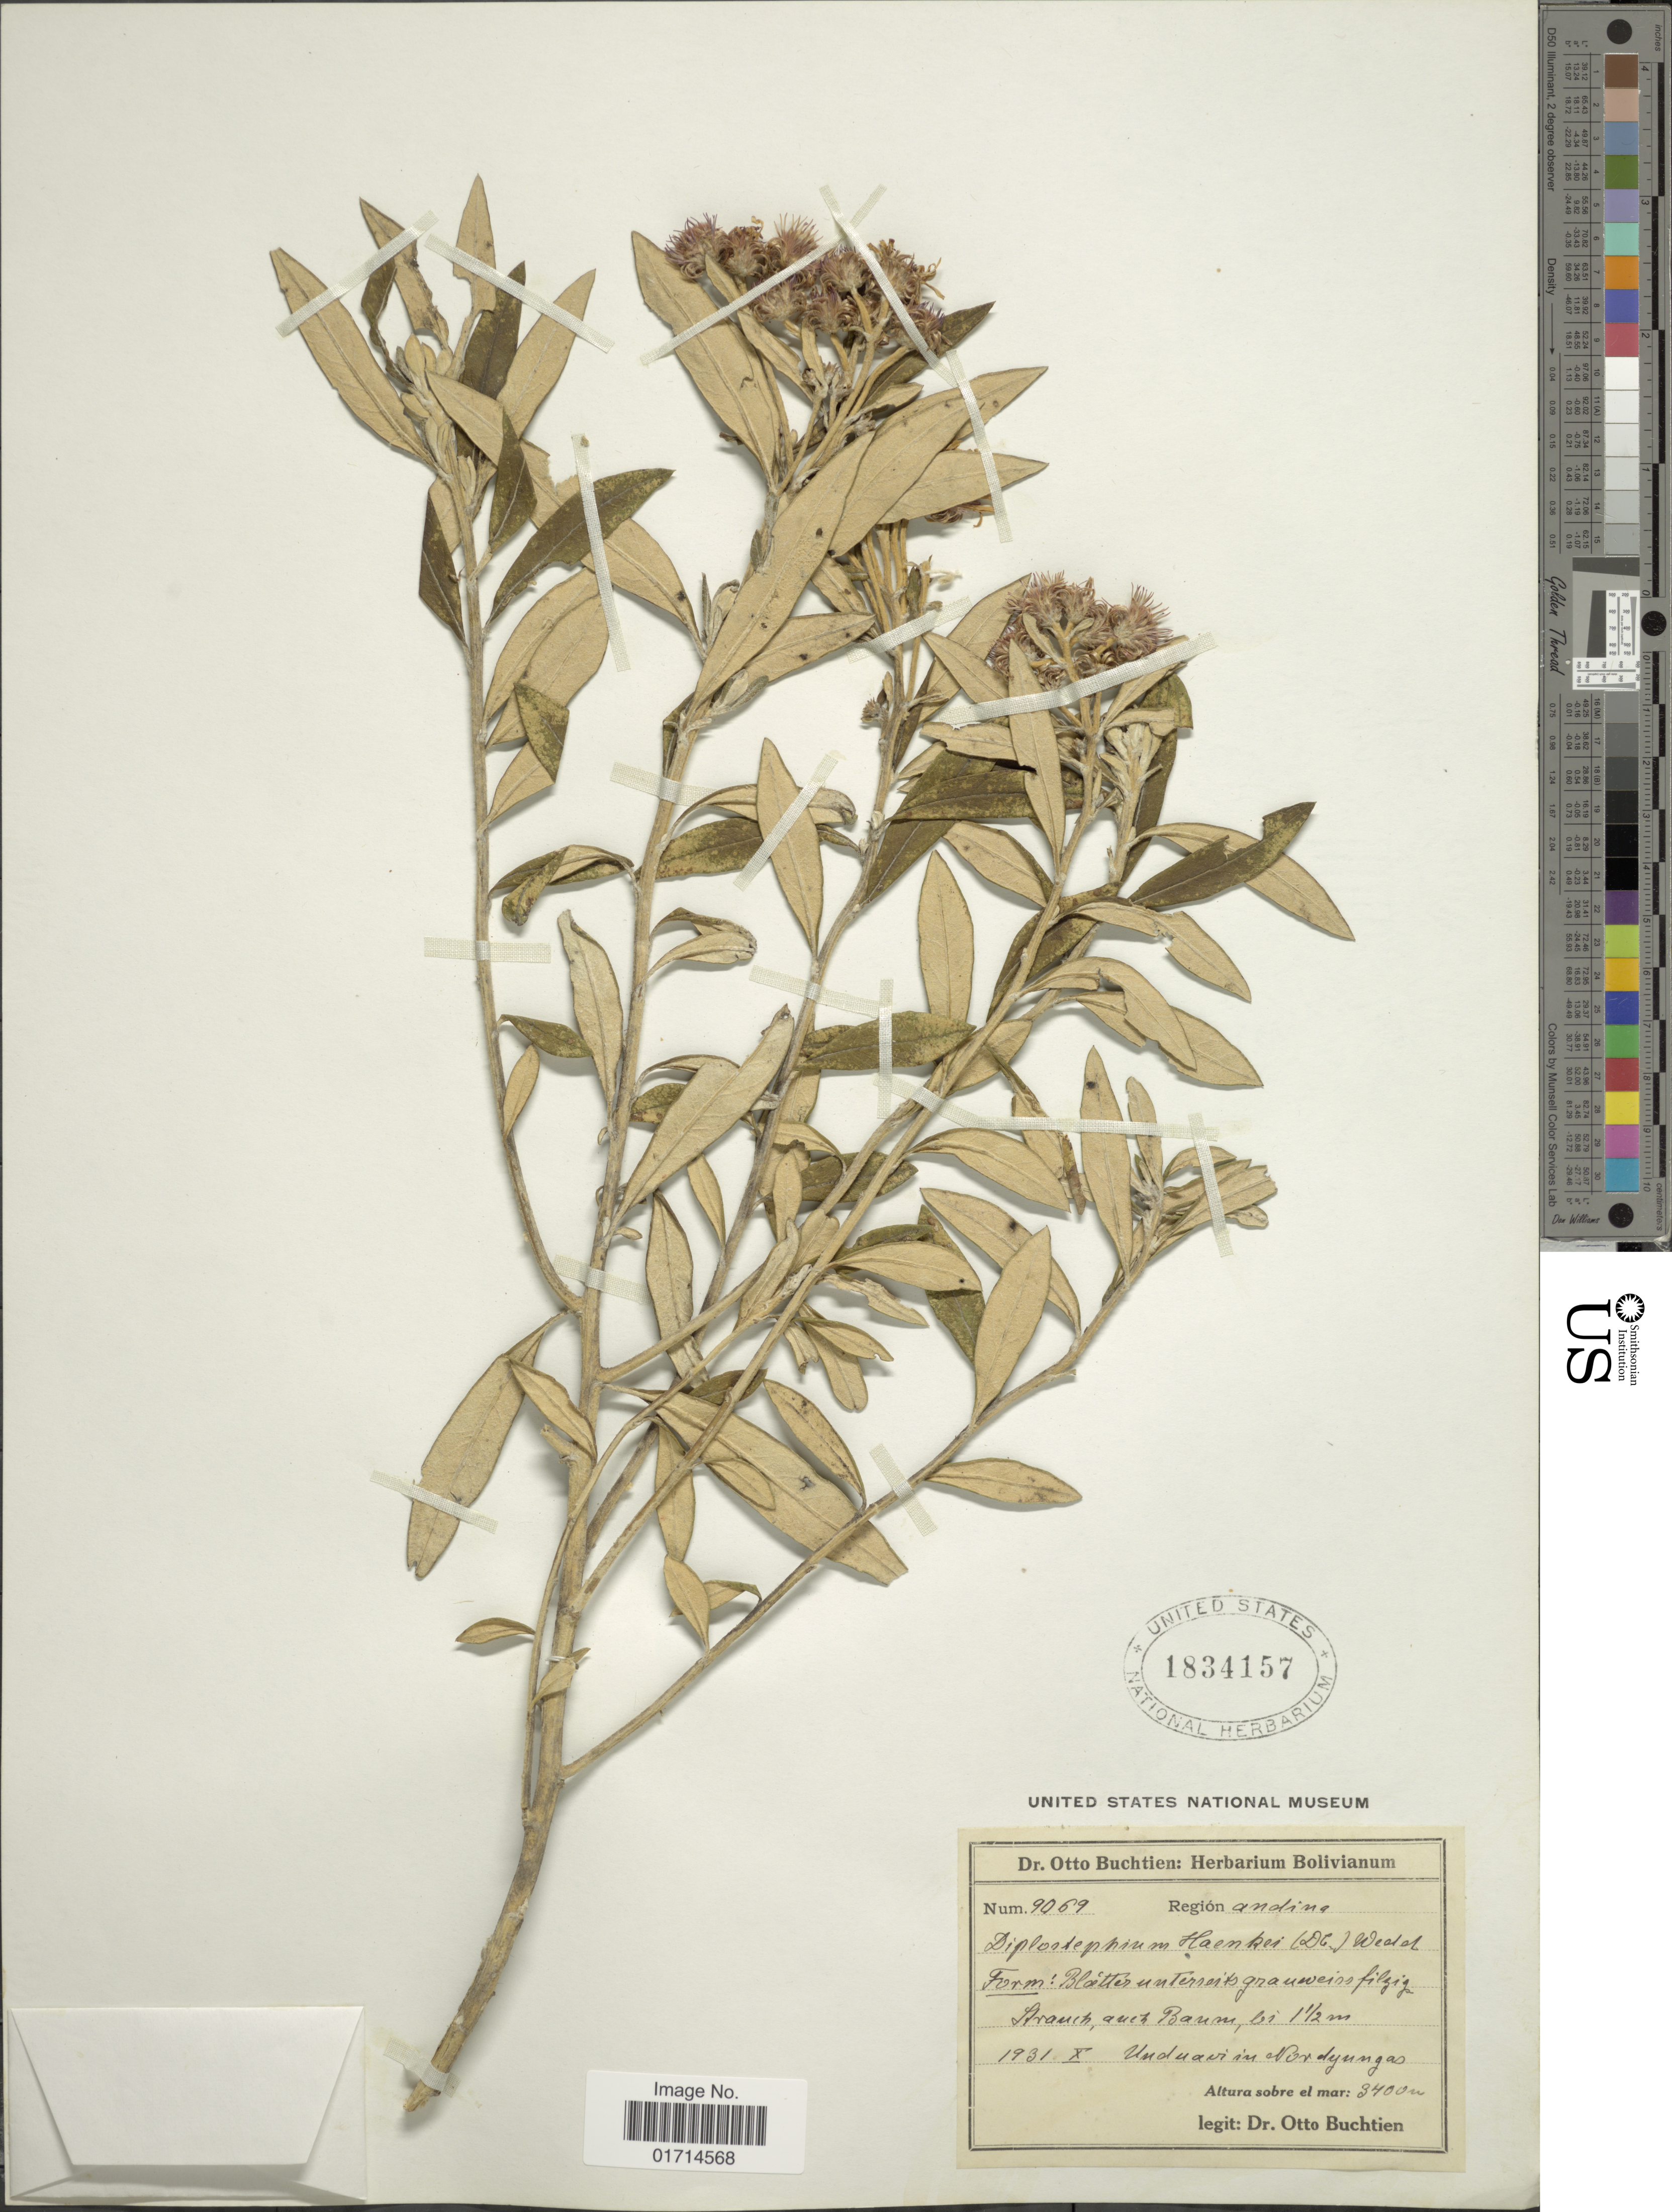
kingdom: Plantae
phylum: Tracheophyta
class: Magnoliopsida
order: Asterales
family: Asteraceae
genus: Diplostephium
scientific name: Diplostephium haenkei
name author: (DC.) Wedd.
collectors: O. Buchtien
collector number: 9069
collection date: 1931-10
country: Bolivia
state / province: La Paz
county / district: Nor Yungas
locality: Region andina, Unduavi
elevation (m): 3400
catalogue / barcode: US 1834157